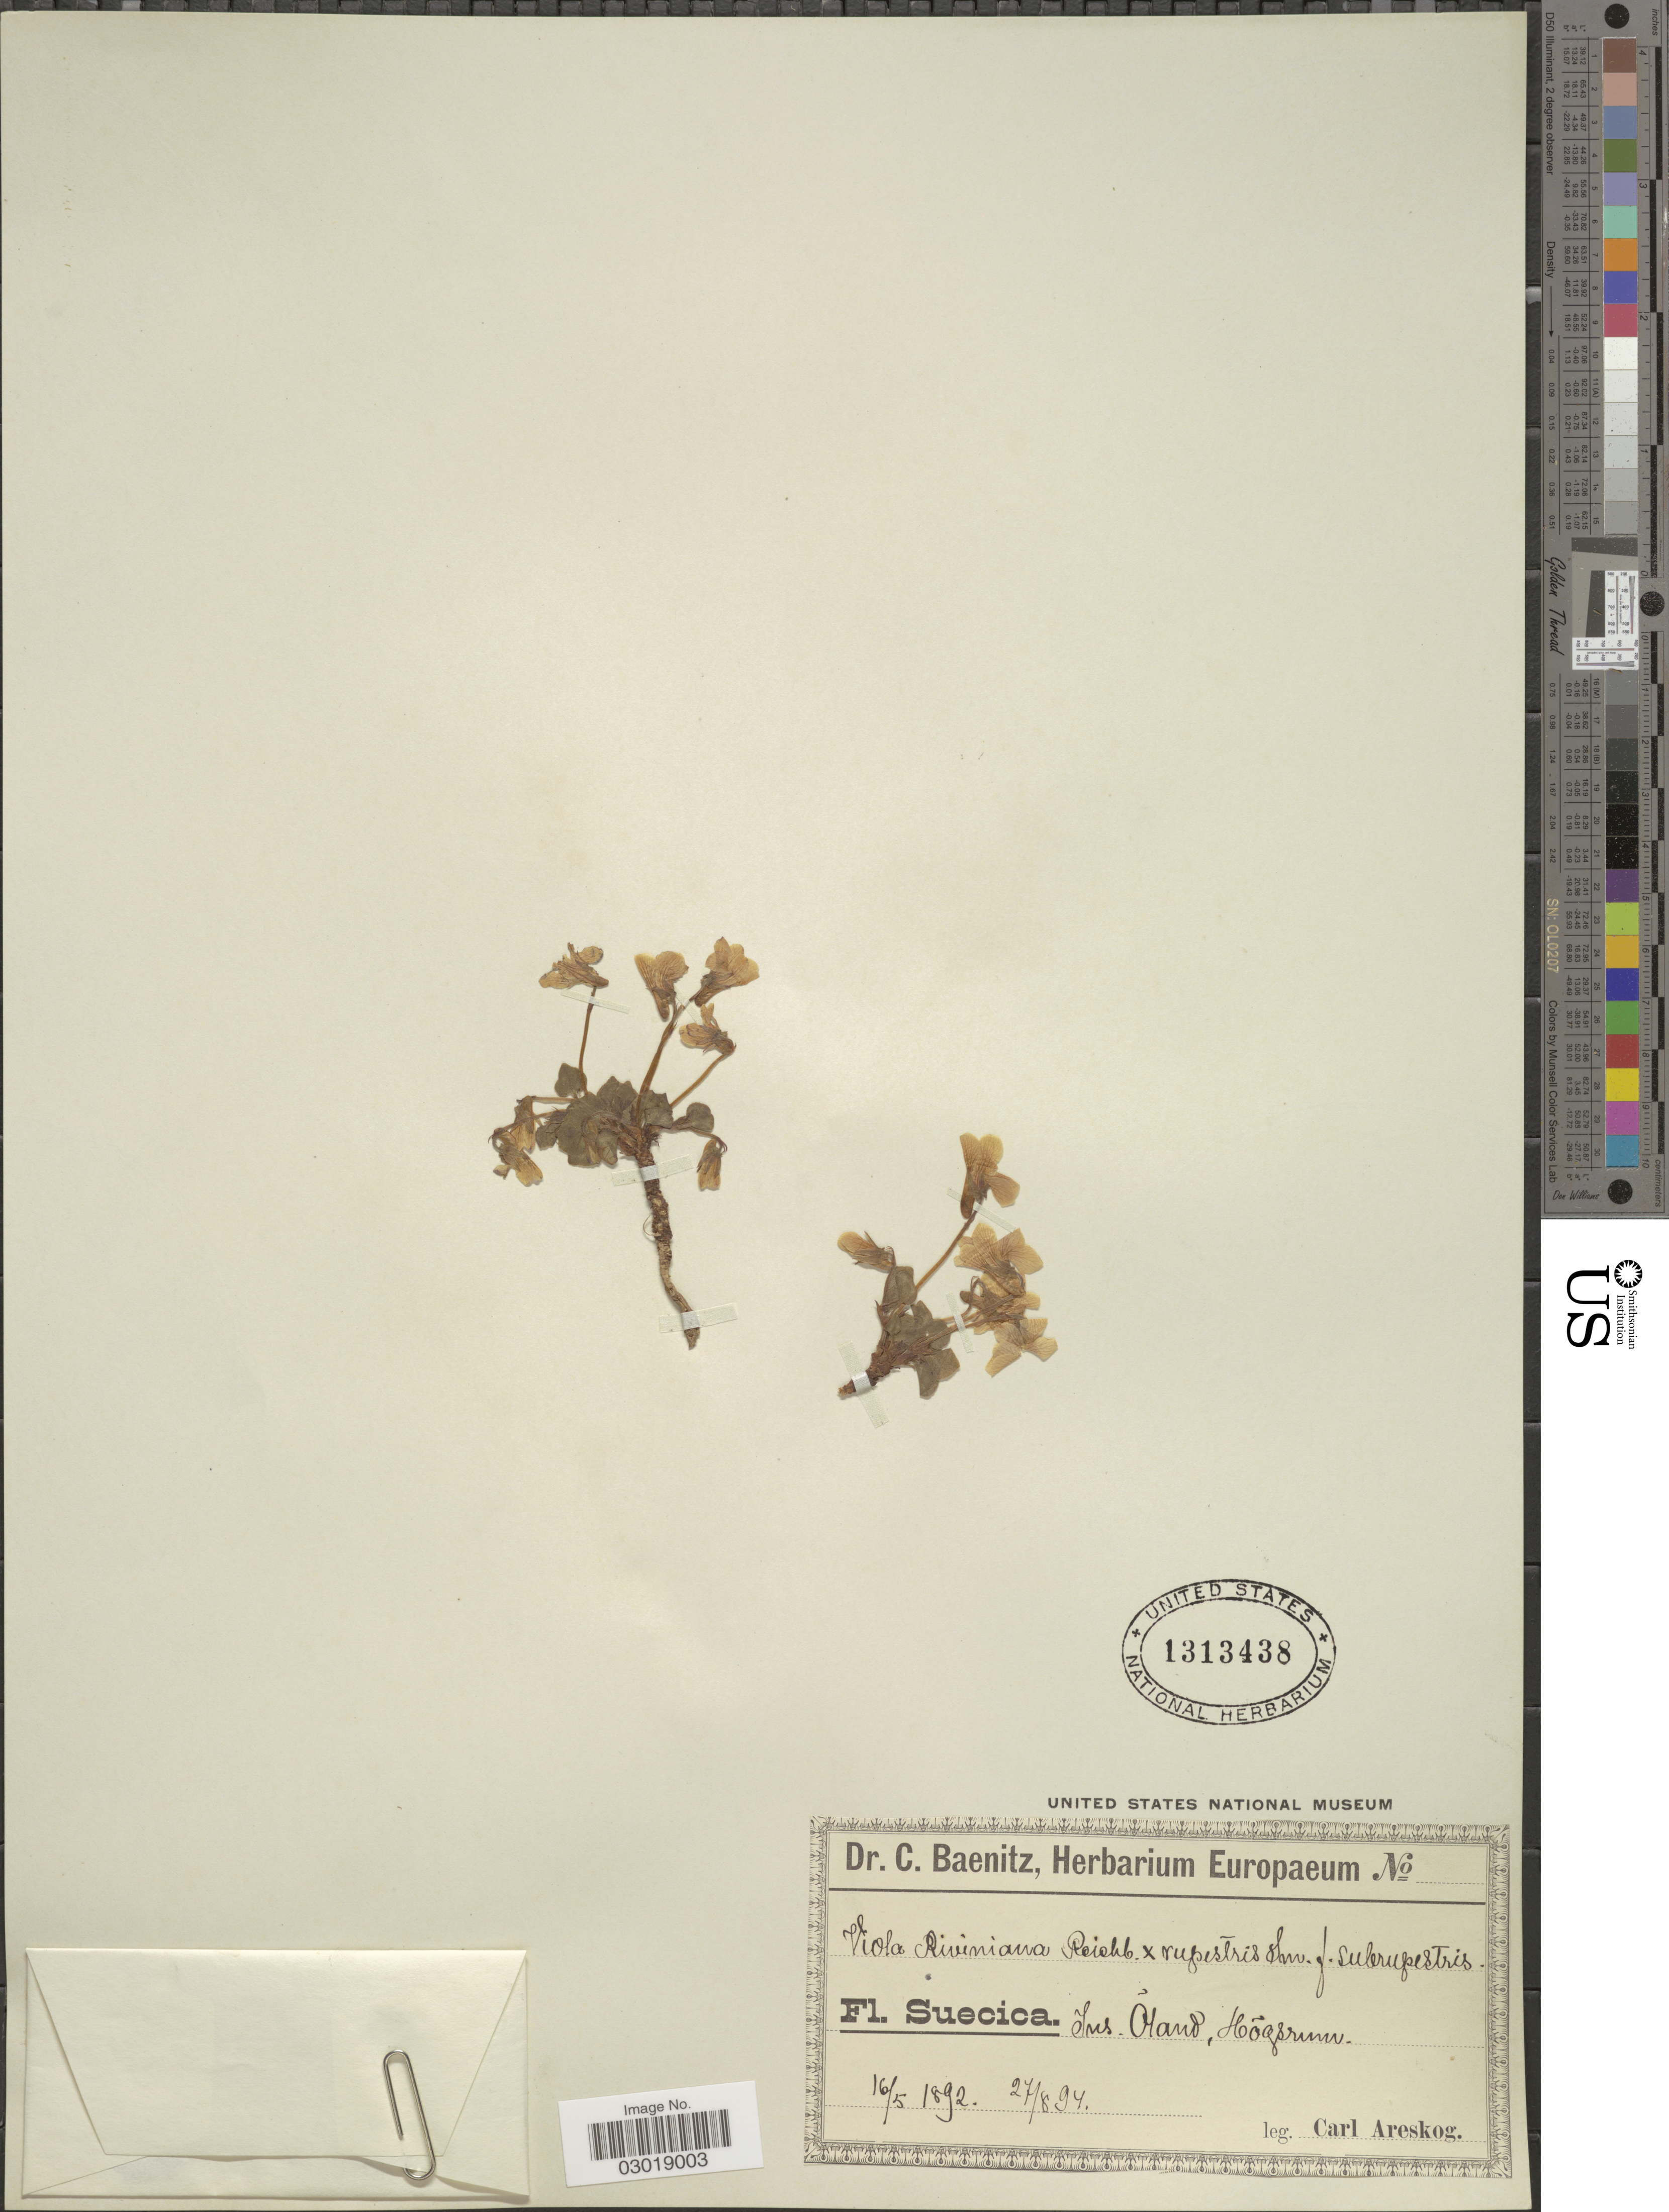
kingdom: Plantae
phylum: Tracheophyta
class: Magnoliopsida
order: Malpighiales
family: Violaceae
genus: Viola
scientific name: Viola riviniana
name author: Rchb.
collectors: C. Areskog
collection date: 1892-05-16/1894-08-27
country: Sweden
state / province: Kalmar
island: Oland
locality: Suecica. Ins. Oland, Högsrum.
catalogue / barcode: US 1313438